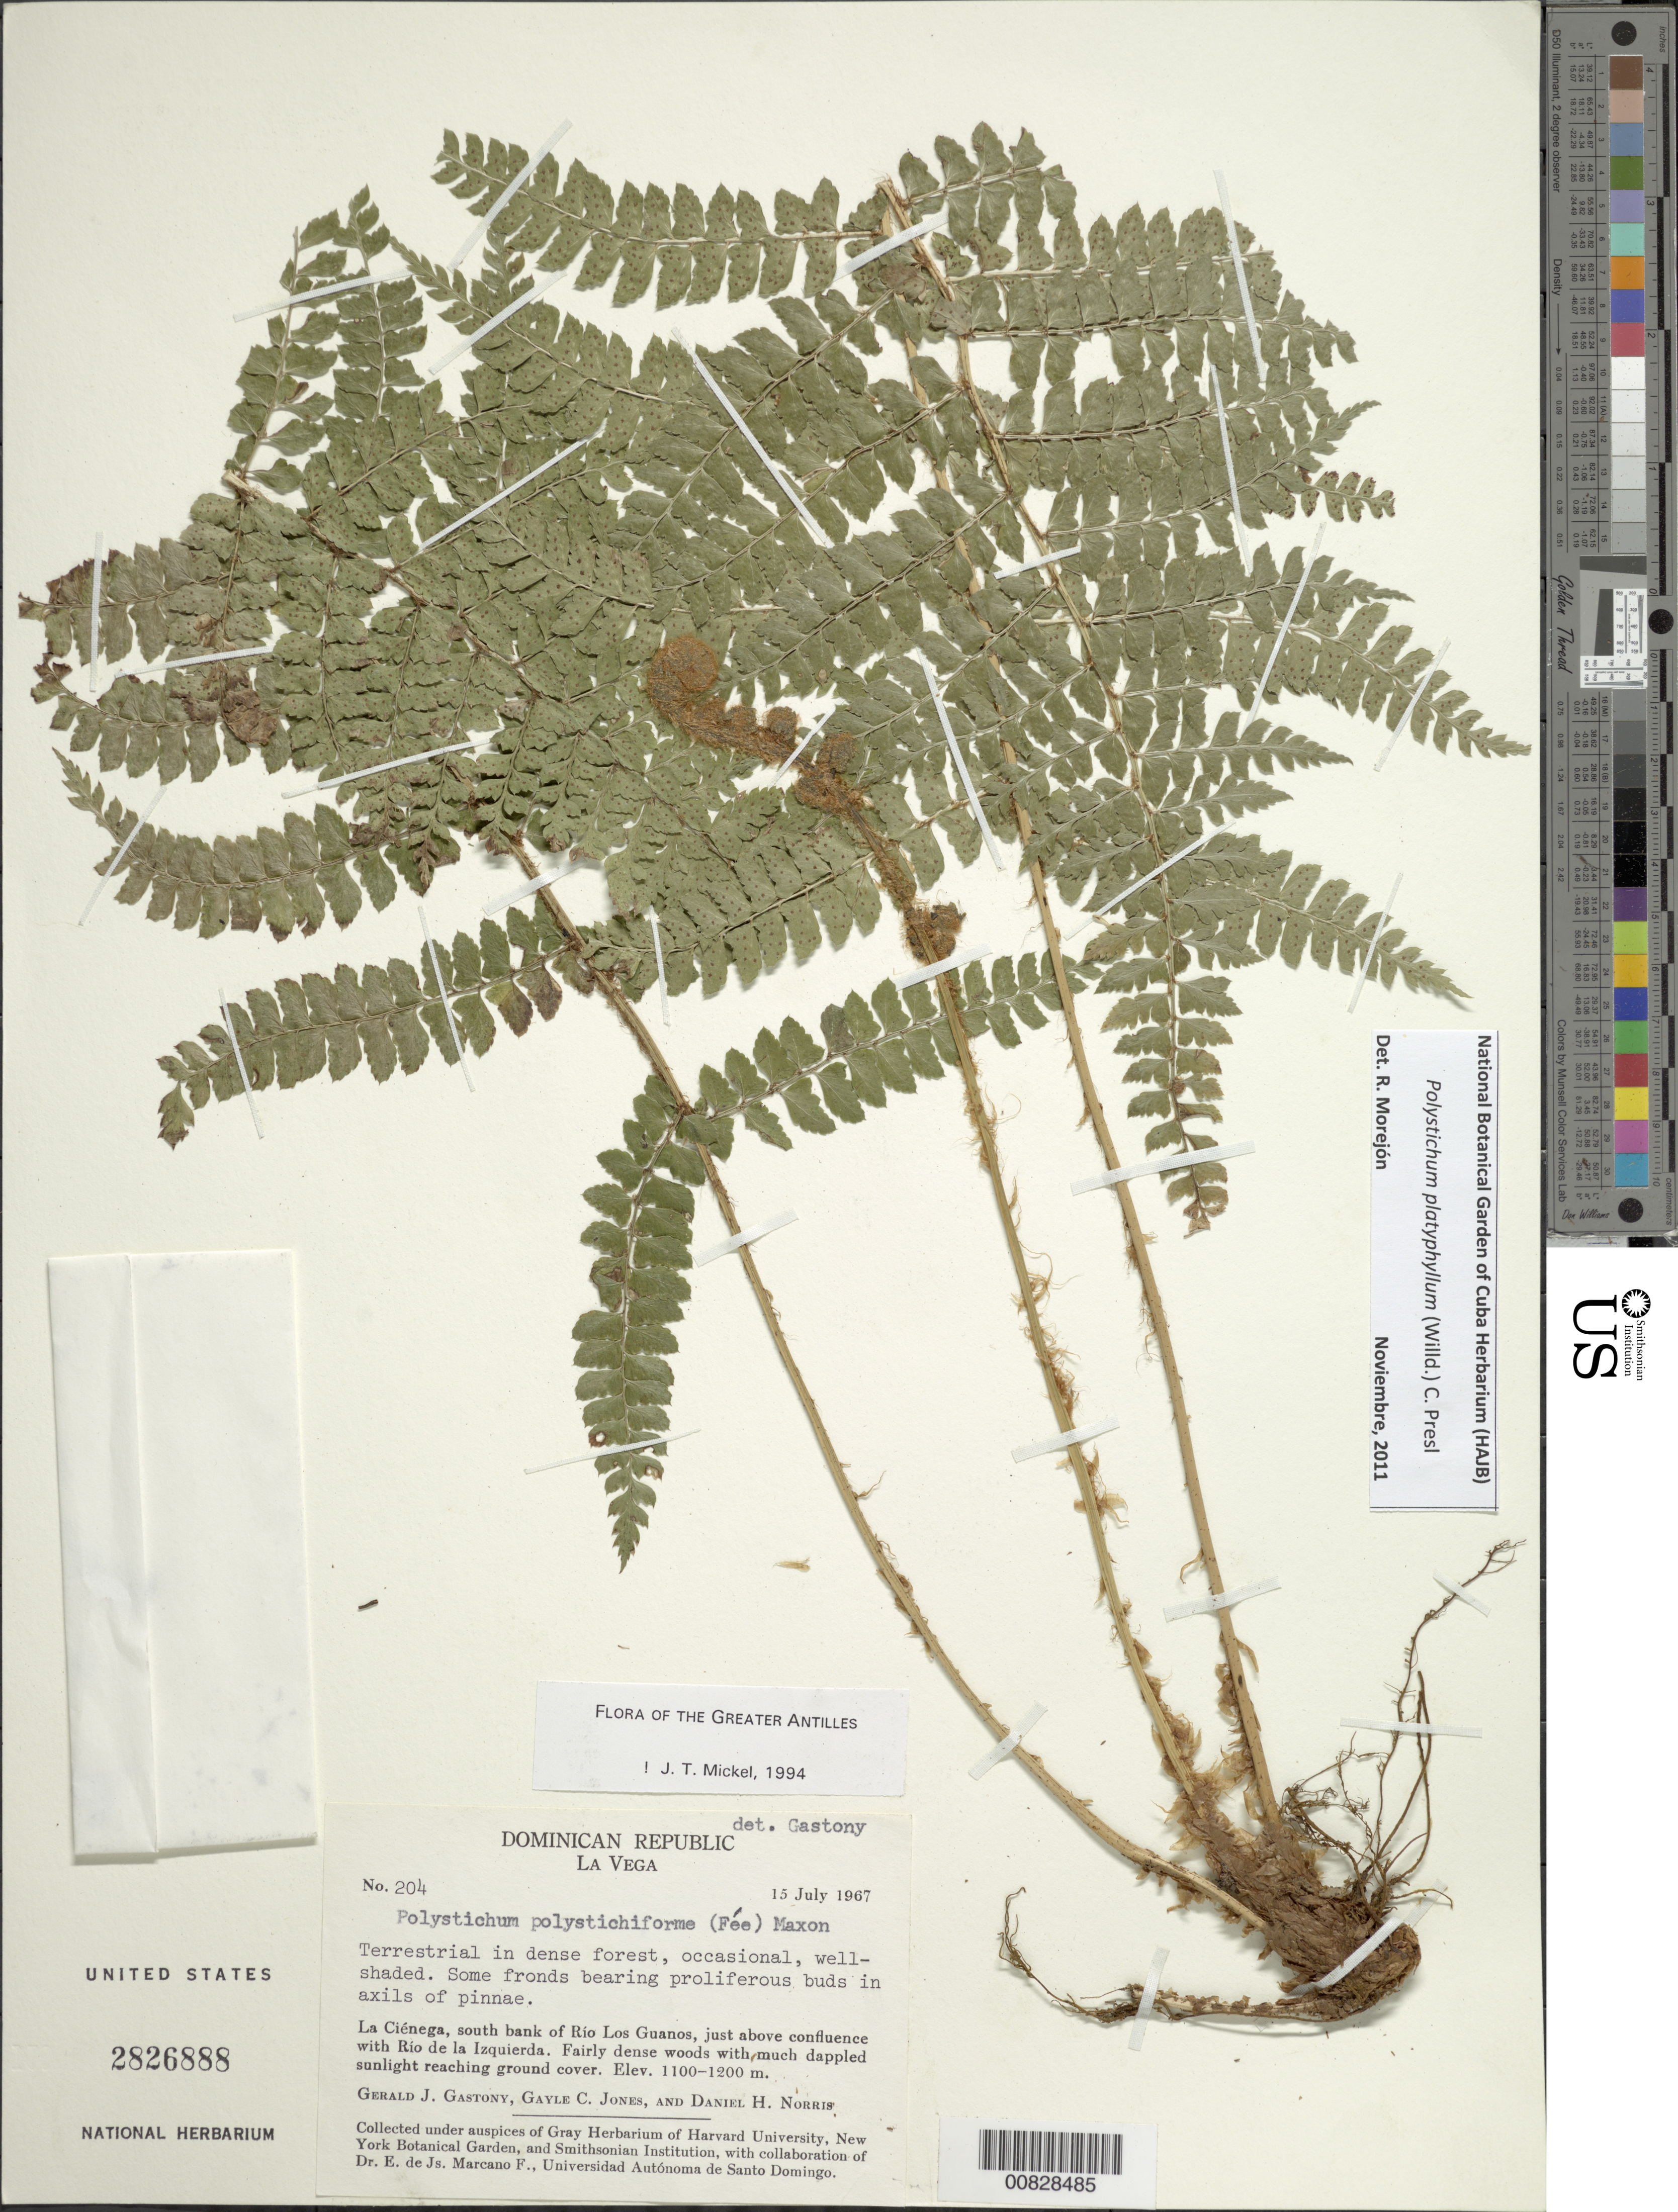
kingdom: Plantae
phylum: Tracheophyta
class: Polypodiopsida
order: Polypodiales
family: Dryopteridaceae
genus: Polystichum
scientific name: Polystichum platyphyllum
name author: (Willd.) C. Presl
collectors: G. Gastony, G. C. Jones & D. H. Norris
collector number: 204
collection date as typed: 15 Jul 1967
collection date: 1967-07-15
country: Dominican Republic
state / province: La Vega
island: Hispaniola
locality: La Ciénega, S bank of Río Los Guanos, above confluence with Río de La Izquierda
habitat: Dense forest, well-shaded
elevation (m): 1100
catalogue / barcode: US 2826888